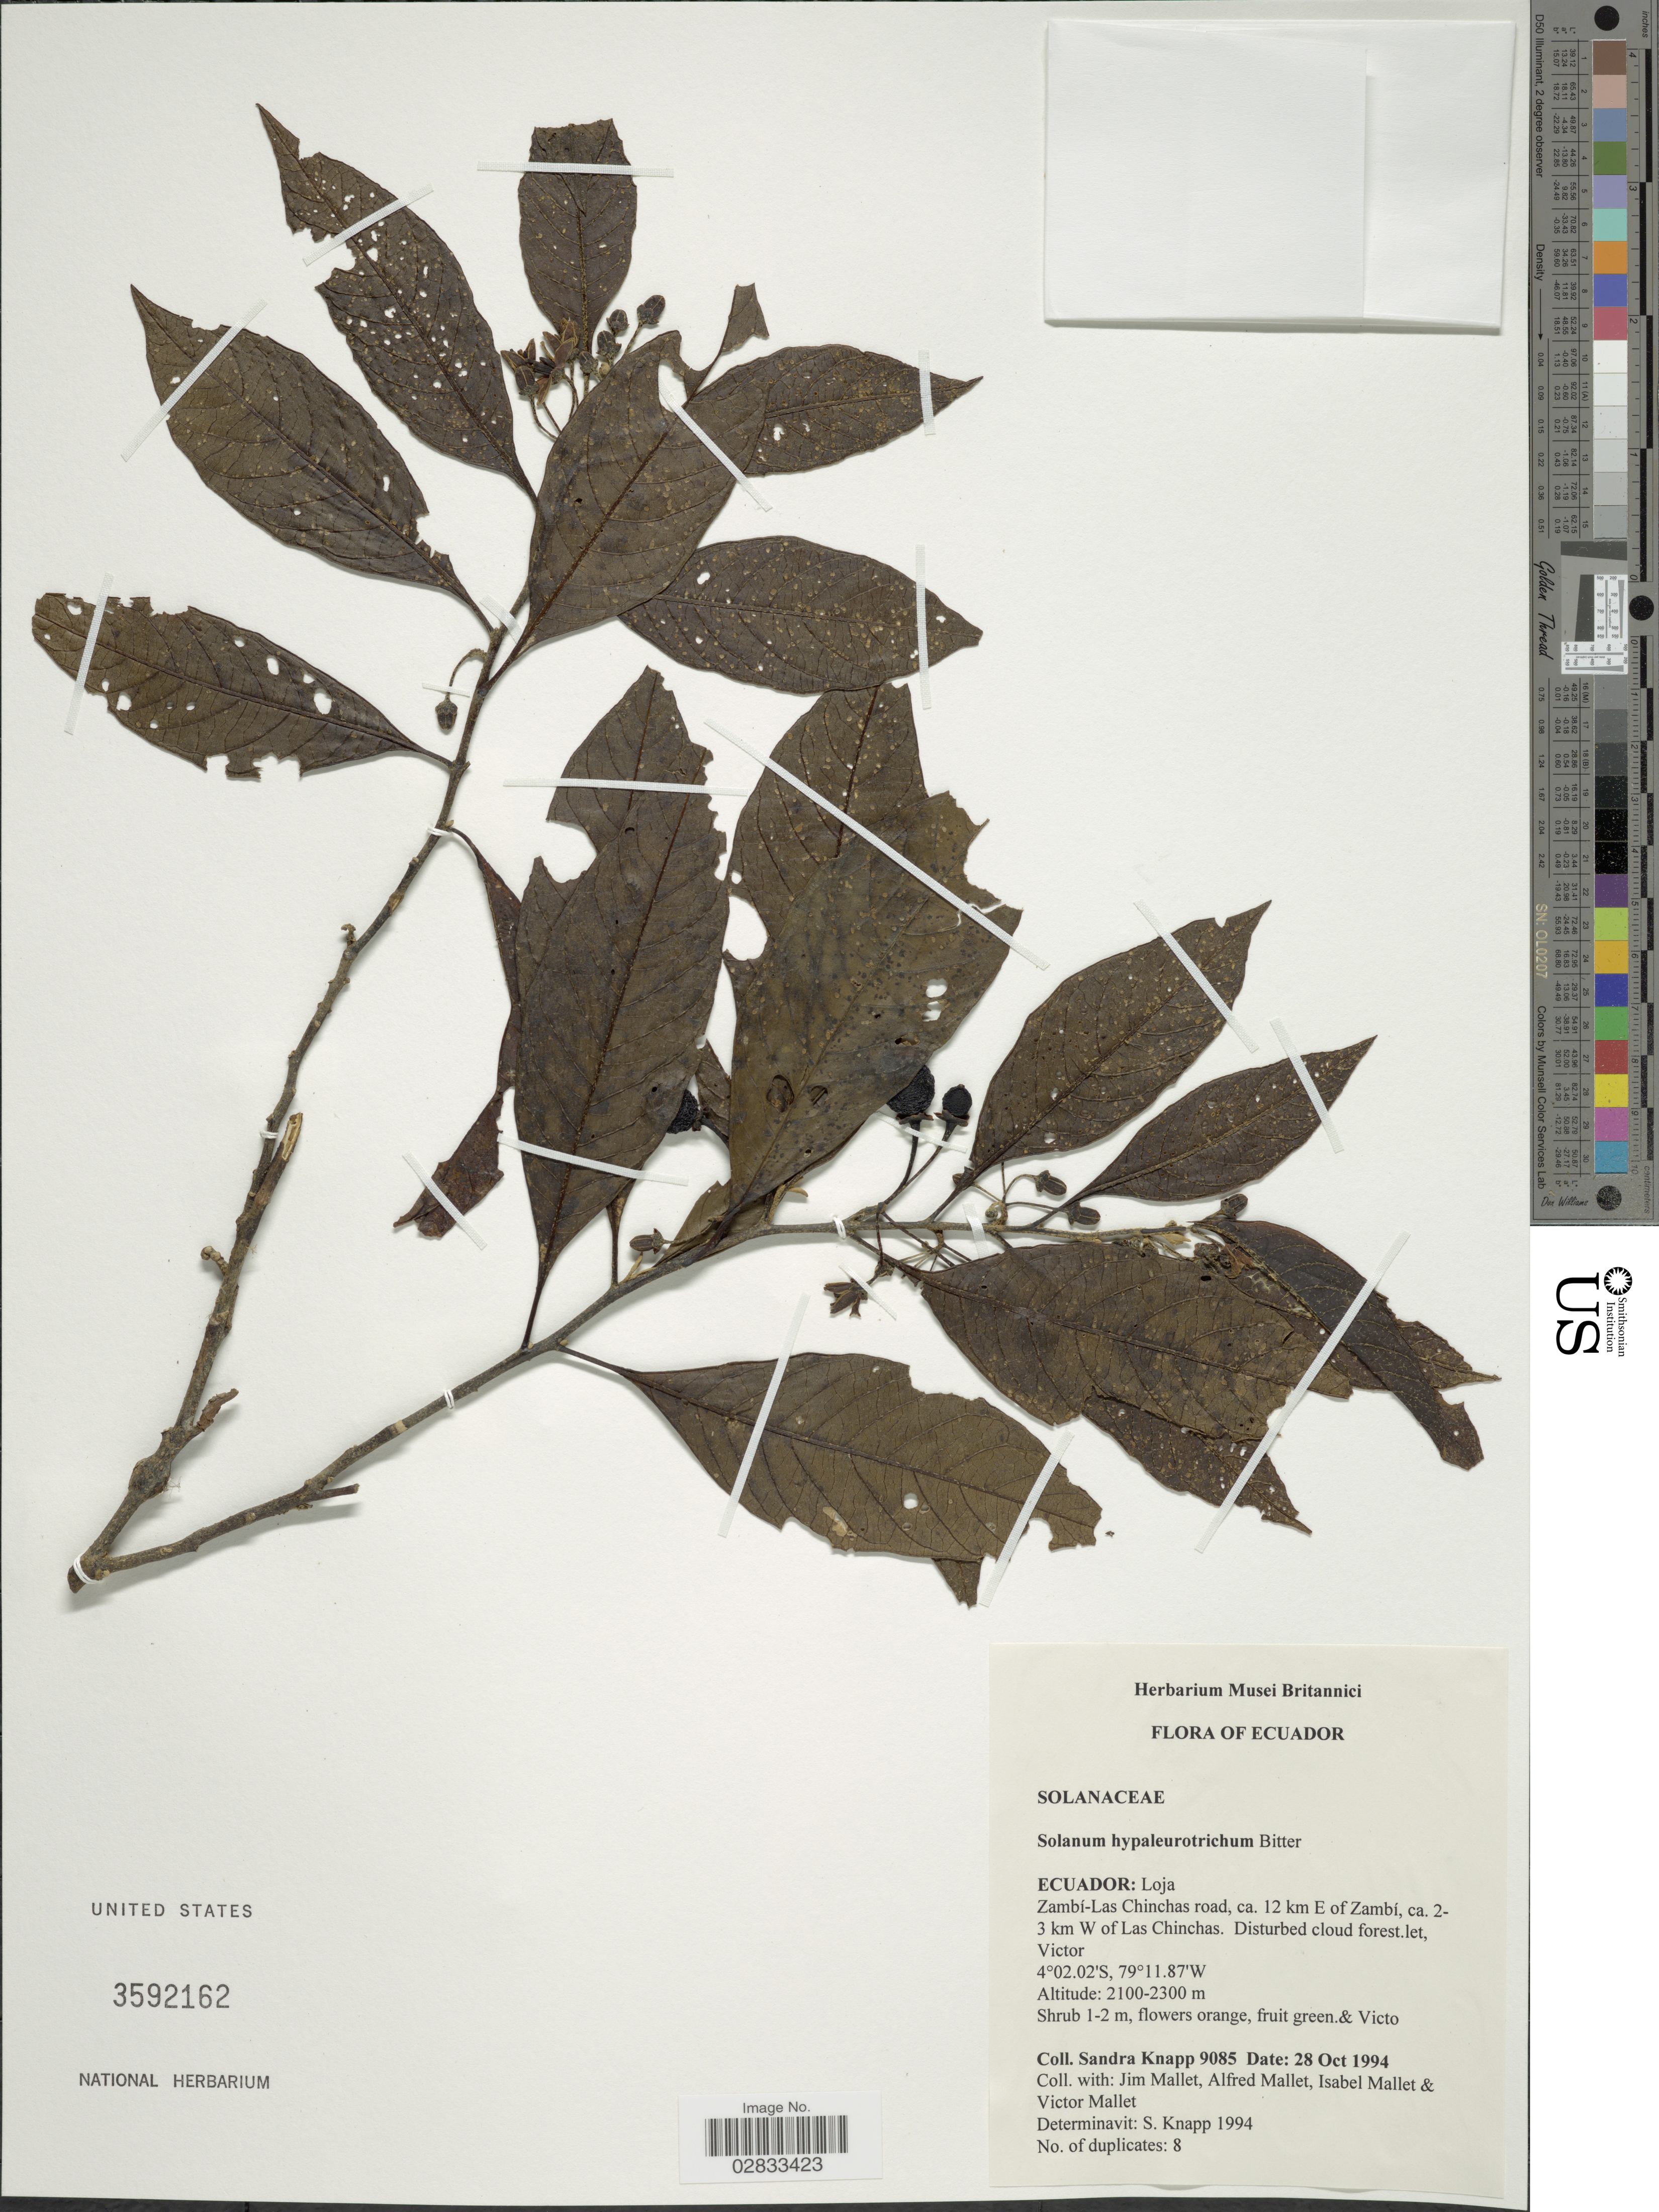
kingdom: Plantae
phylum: Tracheophyta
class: Magnoliopsida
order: Solanales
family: Solanaceae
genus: Solanum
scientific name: Solanum hypaleurotrichum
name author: Bitter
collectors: S. Knapp, J. Mallet, A. Mallet, I. Mallet & V. Mallet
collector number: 9085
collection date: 1994-10-28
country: Ecuador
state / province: Loja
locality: Zambí-Las Chincas road, ca. 12 km E of Zambí, ca. 2-3 km W of Las Chincas.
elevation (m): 2100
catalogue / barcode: US 3592162